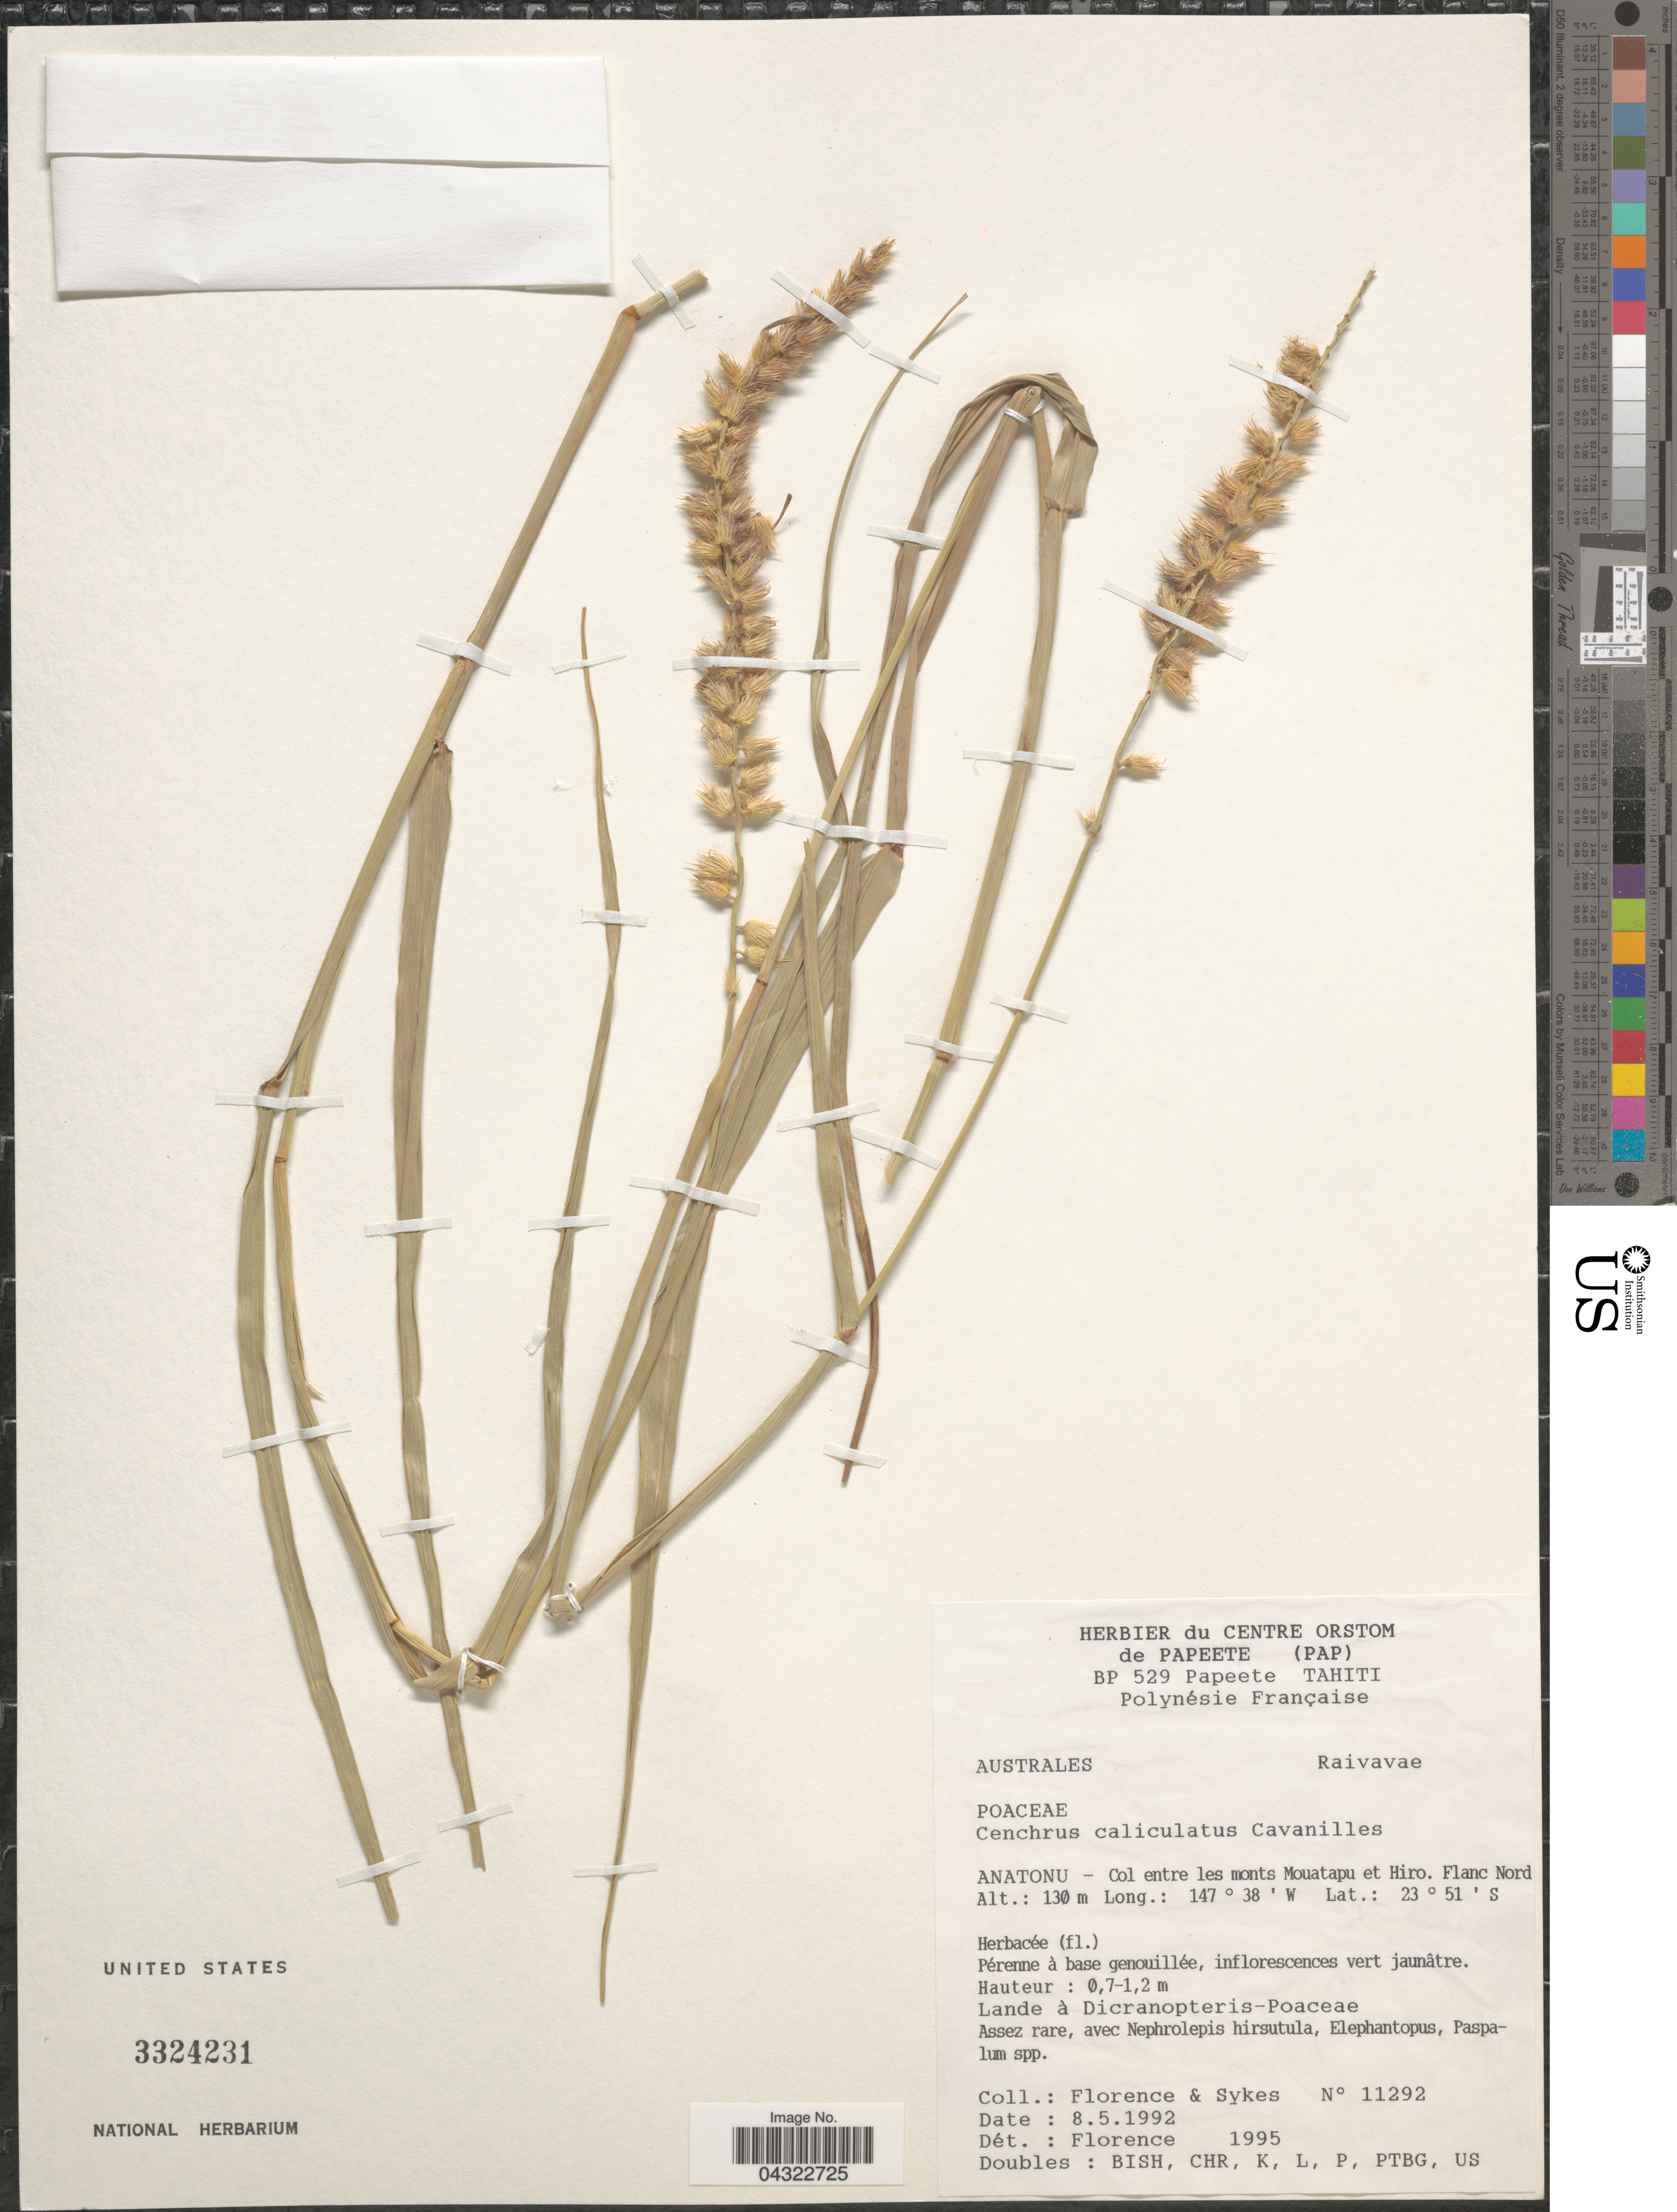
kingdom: Plantae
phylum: Tracheophyta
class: Liliopsida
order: Poales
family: Poaceae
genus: Cenchrus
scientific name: Cenchrus caliculatus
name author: Cav.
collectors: -. Florence & Sykes, --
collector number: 11292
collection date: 1992-05-08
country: French Polynesia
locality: Polynésie Française. Australes. Raivavae. Anatonu - Col entre les monts Mouatapu et Hiro. Flanc Nord.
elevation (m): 130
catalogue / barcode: US 3324231